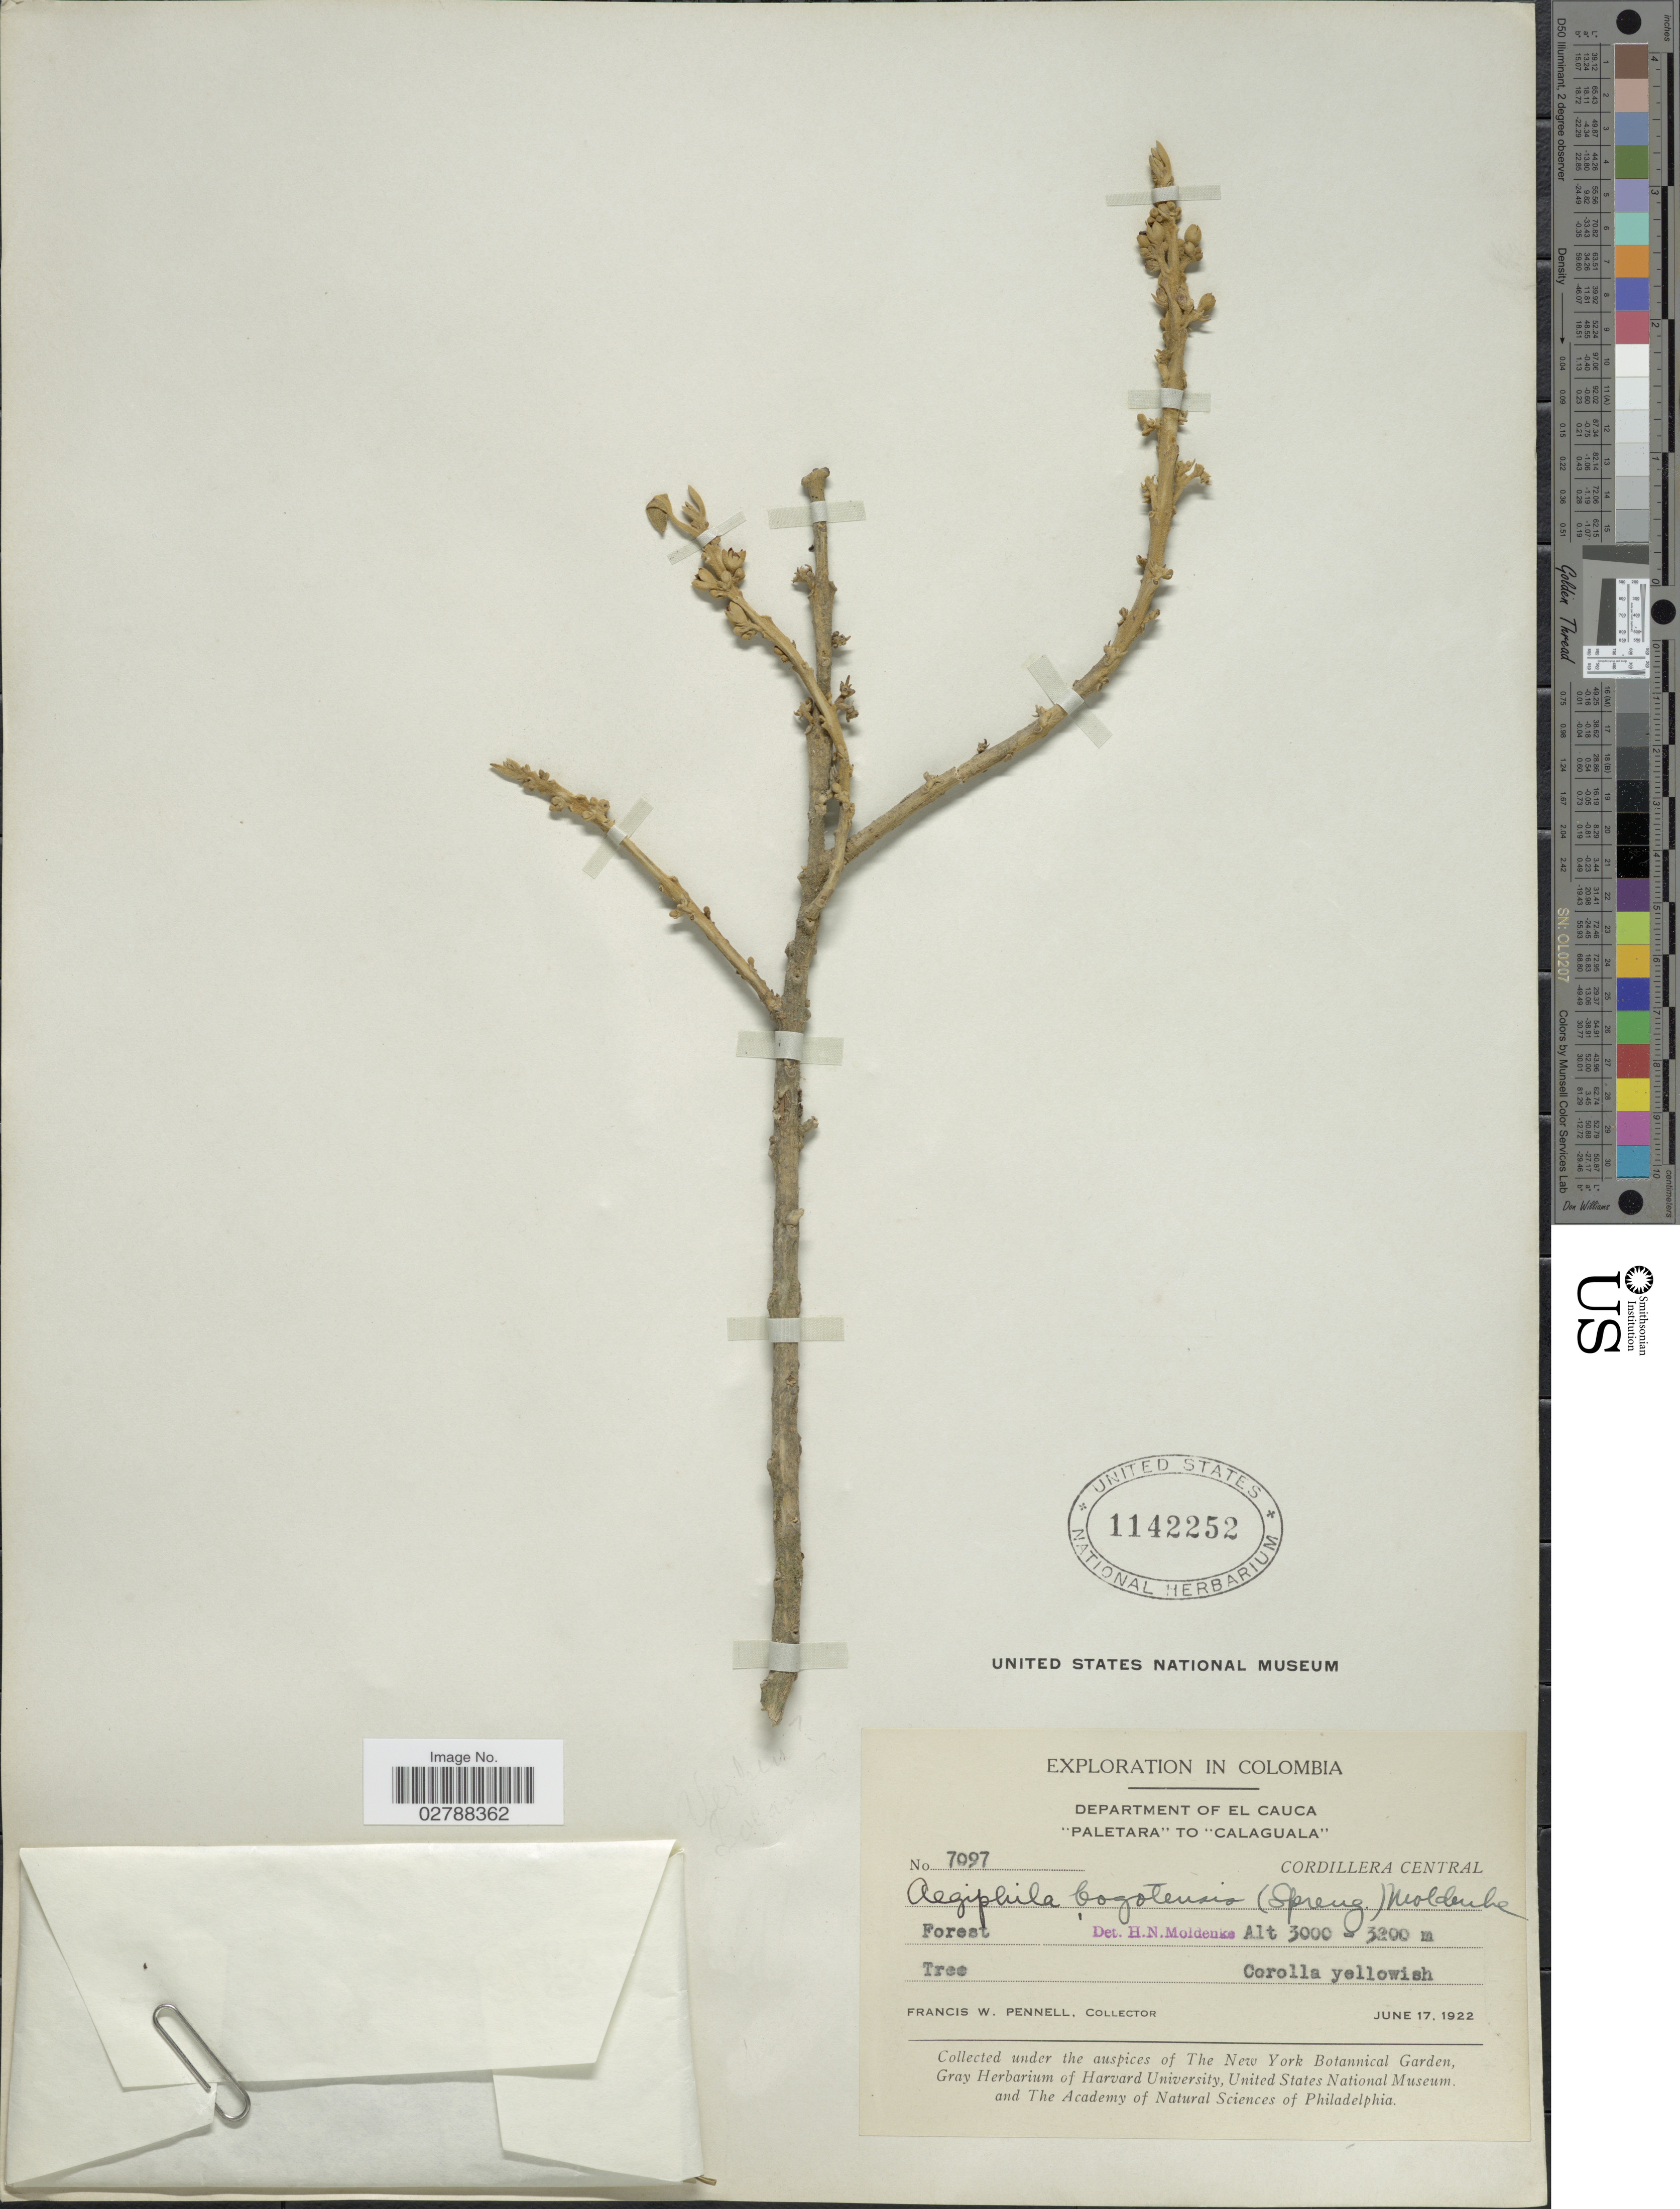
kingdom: Plantae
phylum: Tracheophyta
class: Magnoliopsida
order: Lamiales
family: Lamiaceae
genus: Aegiphila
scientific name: Aegiphila bogotensis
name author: (Spreng.) Moldenke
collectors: F. W. Pennell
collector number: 7097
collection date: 1922-06-17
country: Colombia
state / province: Cauca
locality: Department of El Cauca, "Paletara" to "Calaguala", Cordillera Central.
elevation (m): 3000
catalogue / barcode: US 1142252